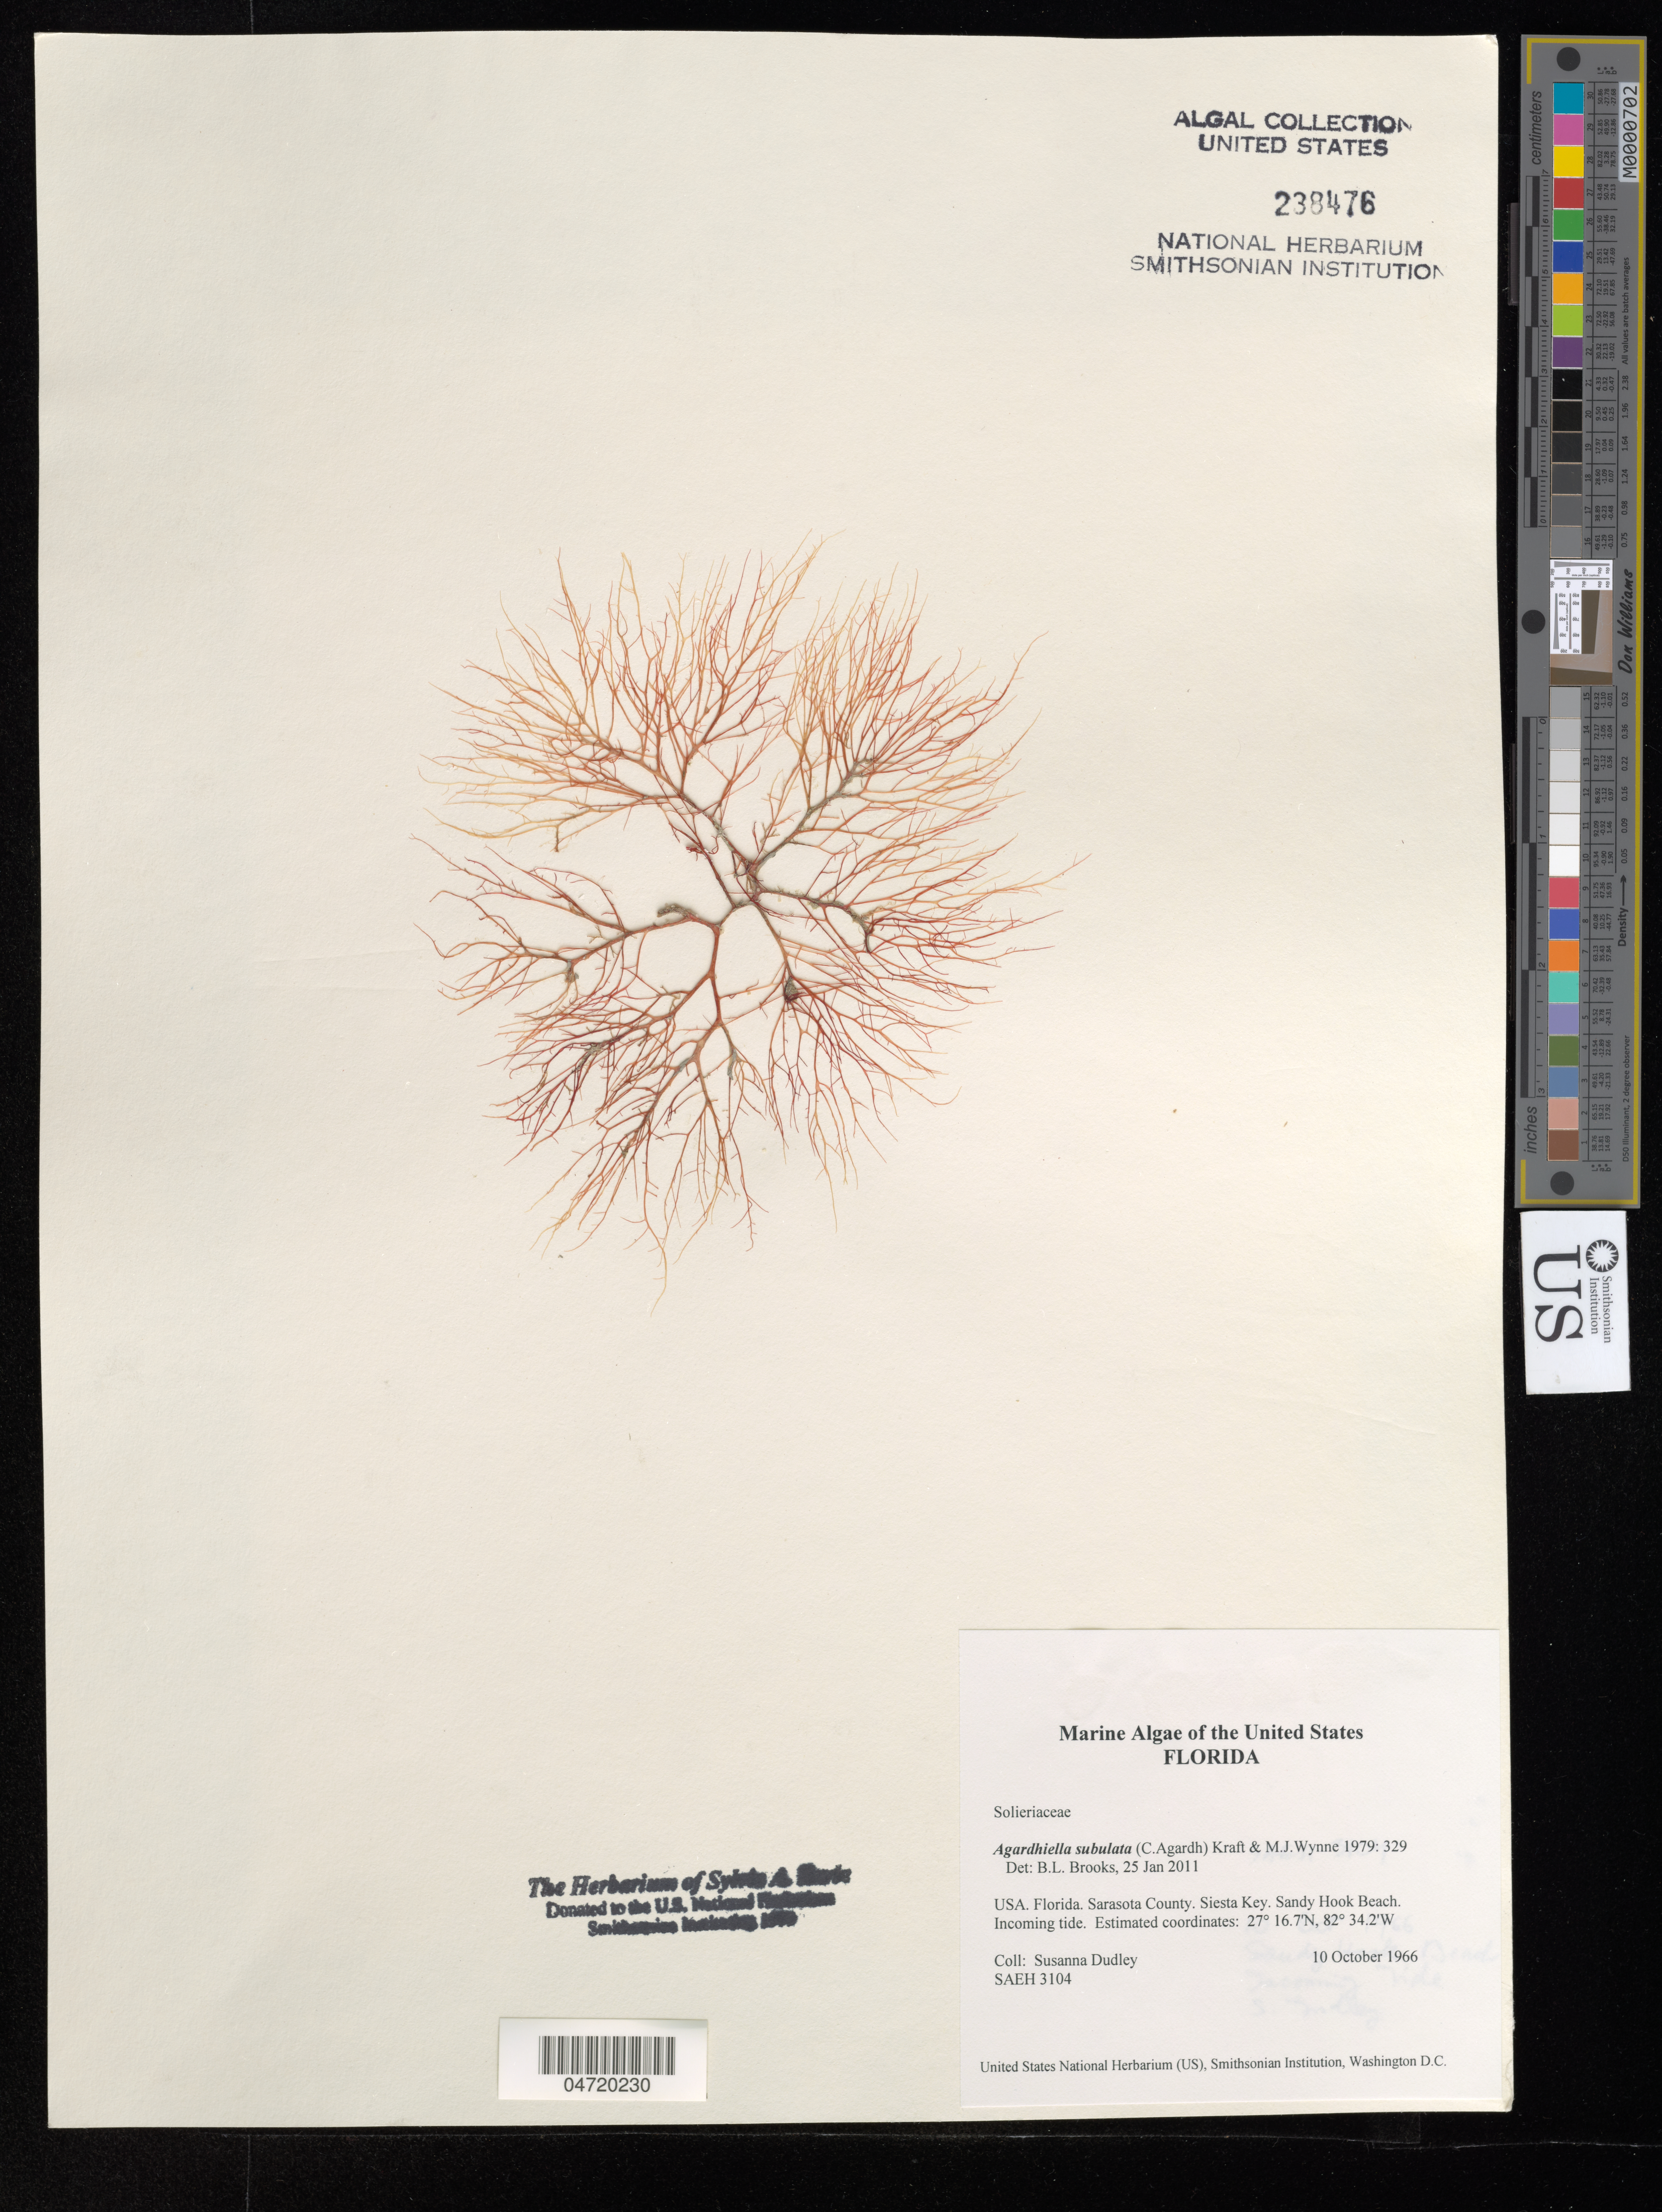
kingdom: Plantae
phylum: Rhodophyta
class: Florideophyceae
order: Gigartinales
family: Solieriaceae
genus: Agardhiella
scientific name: Agardhiella subulata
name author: (C. Agardh) G.T.Kraft & M.J. Wynne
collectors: S. Dudley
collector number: SAEH 3104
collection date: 1966-10-10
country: United States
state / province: Florida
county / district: Sarasota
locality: Sarasota County. Siesta Key, Sandy Hook Beach.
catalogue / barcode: US 238476